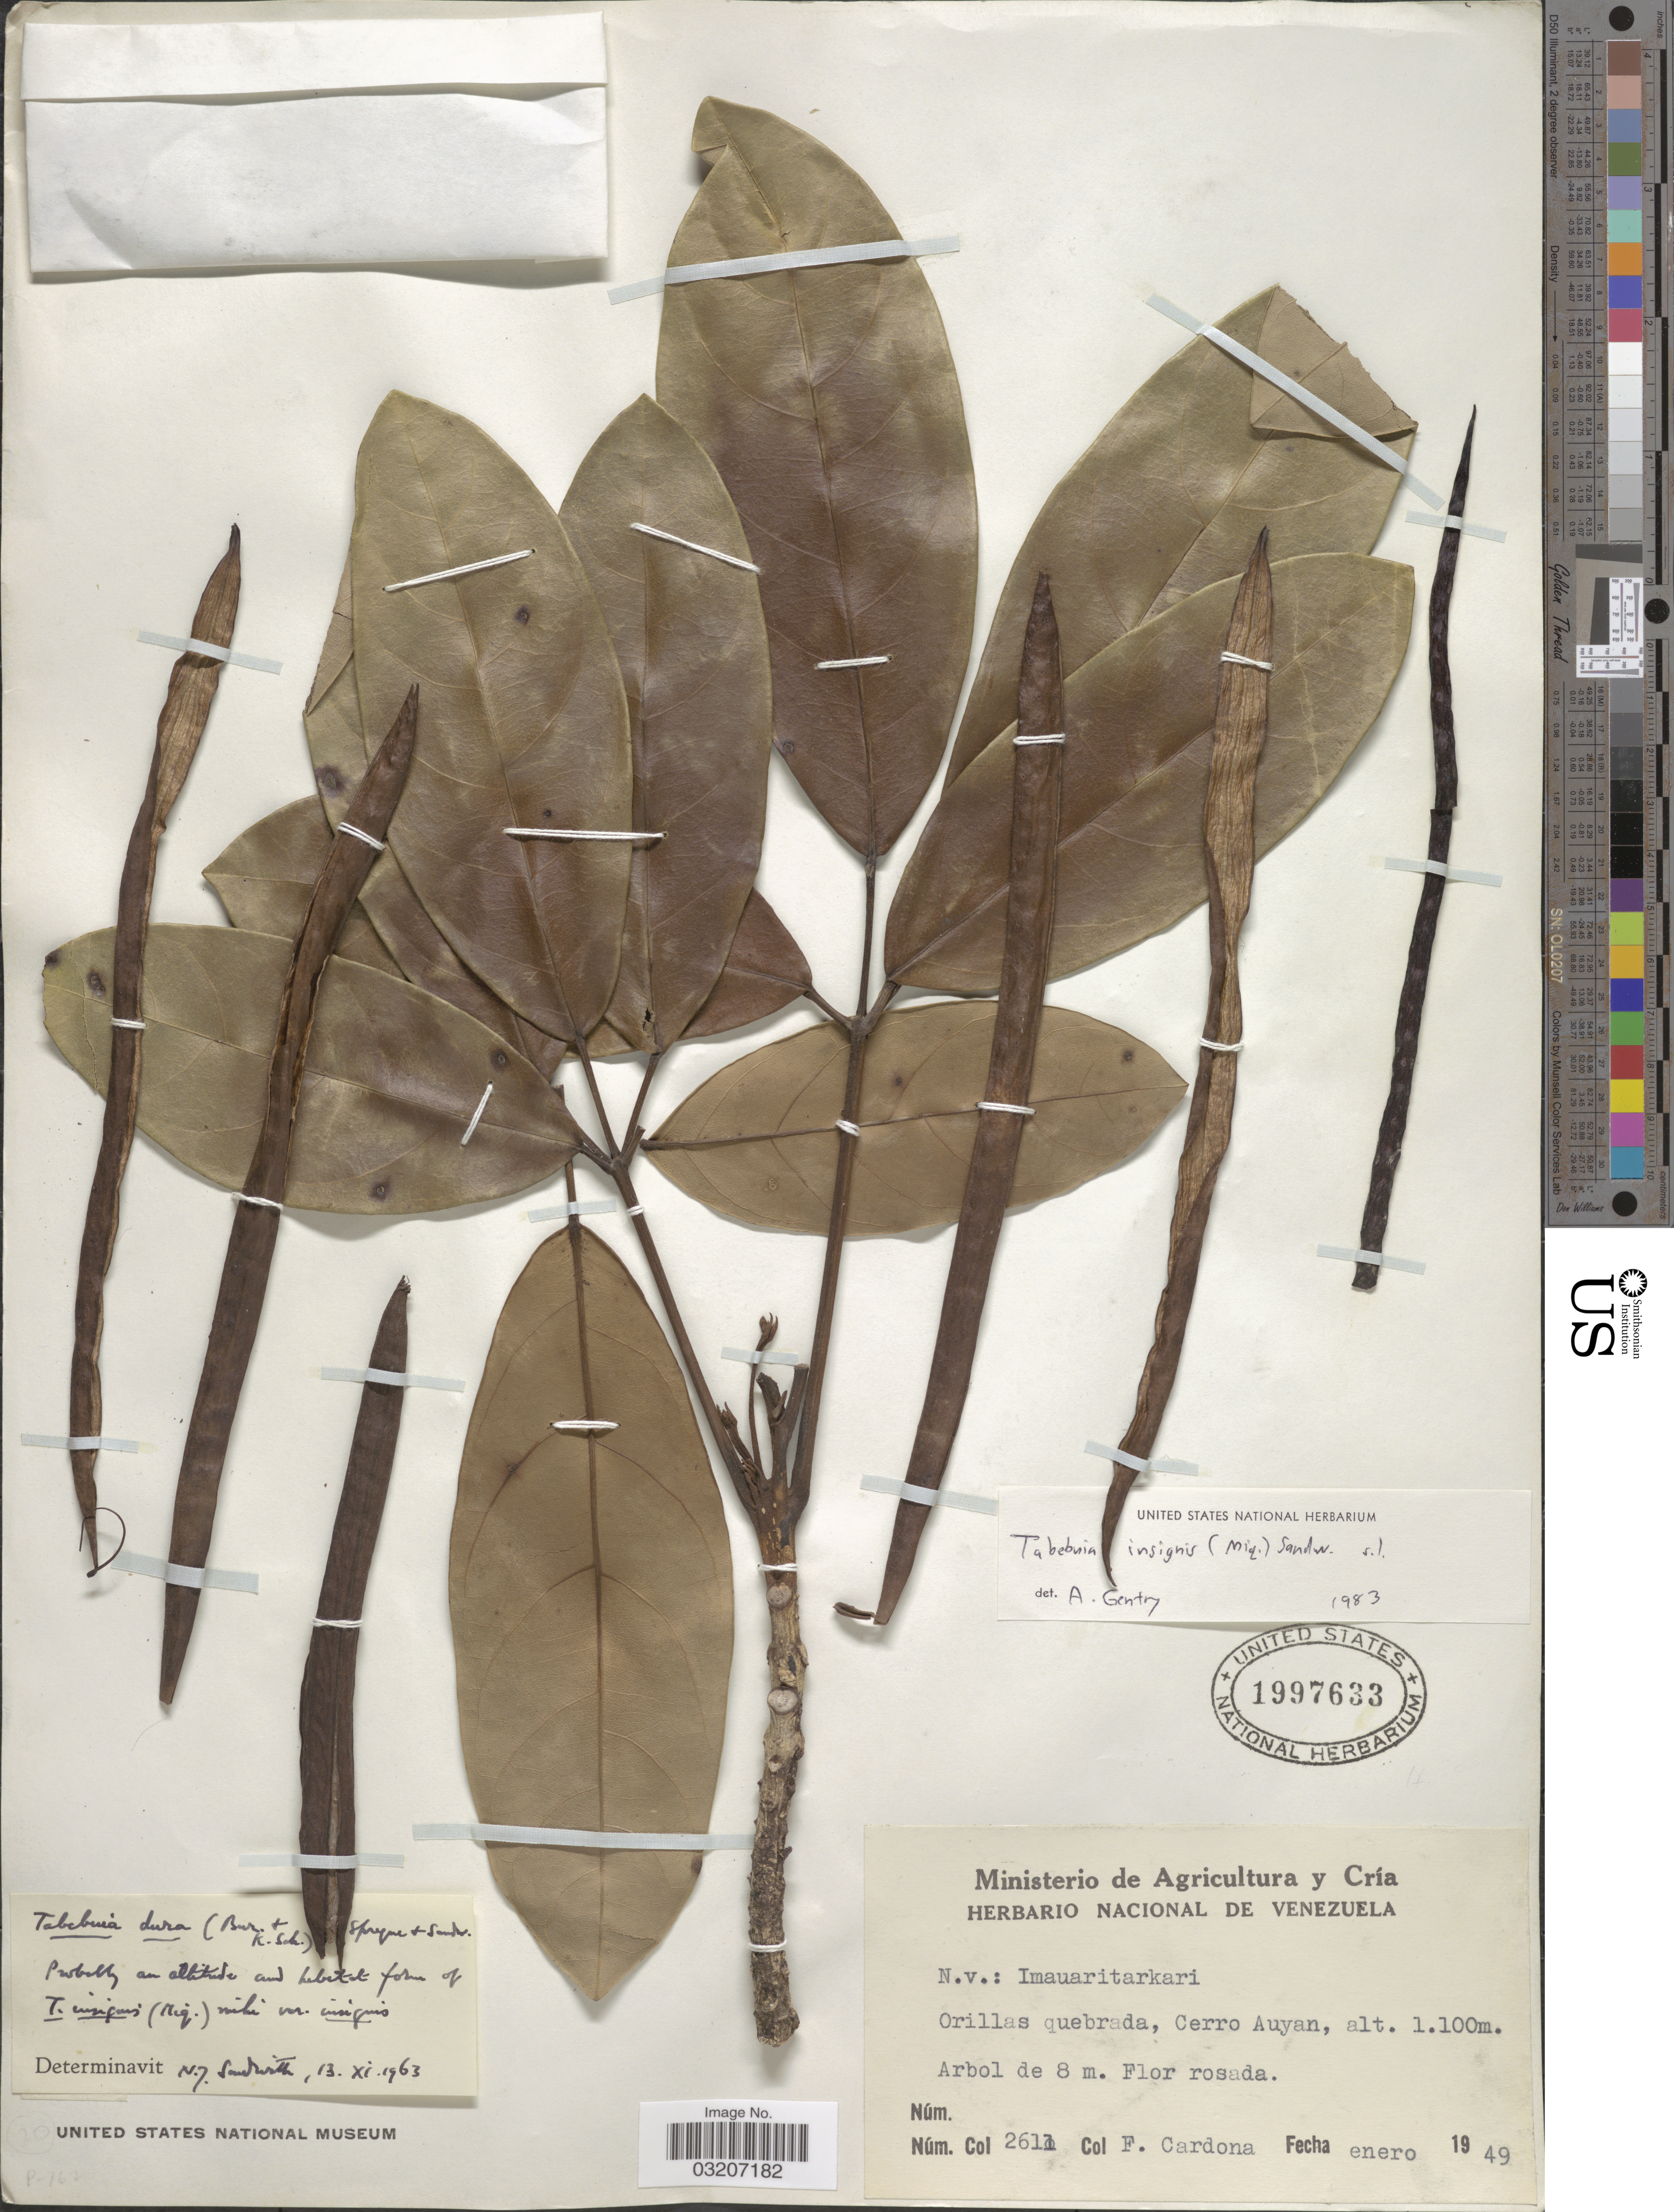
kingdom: Plantae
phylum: Tracheophyta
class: Magnoliopsida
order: Lamiales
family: Bignoniaceae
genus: Tabebuia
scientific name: Tabebuia insignis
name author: (Miq.) Sandwith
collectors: F. Cardona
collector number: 2611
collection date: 1949-01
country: Venezuela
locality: Orillas quebrada, Cerro Auyan.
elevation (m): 1100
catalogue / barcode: US 1997633